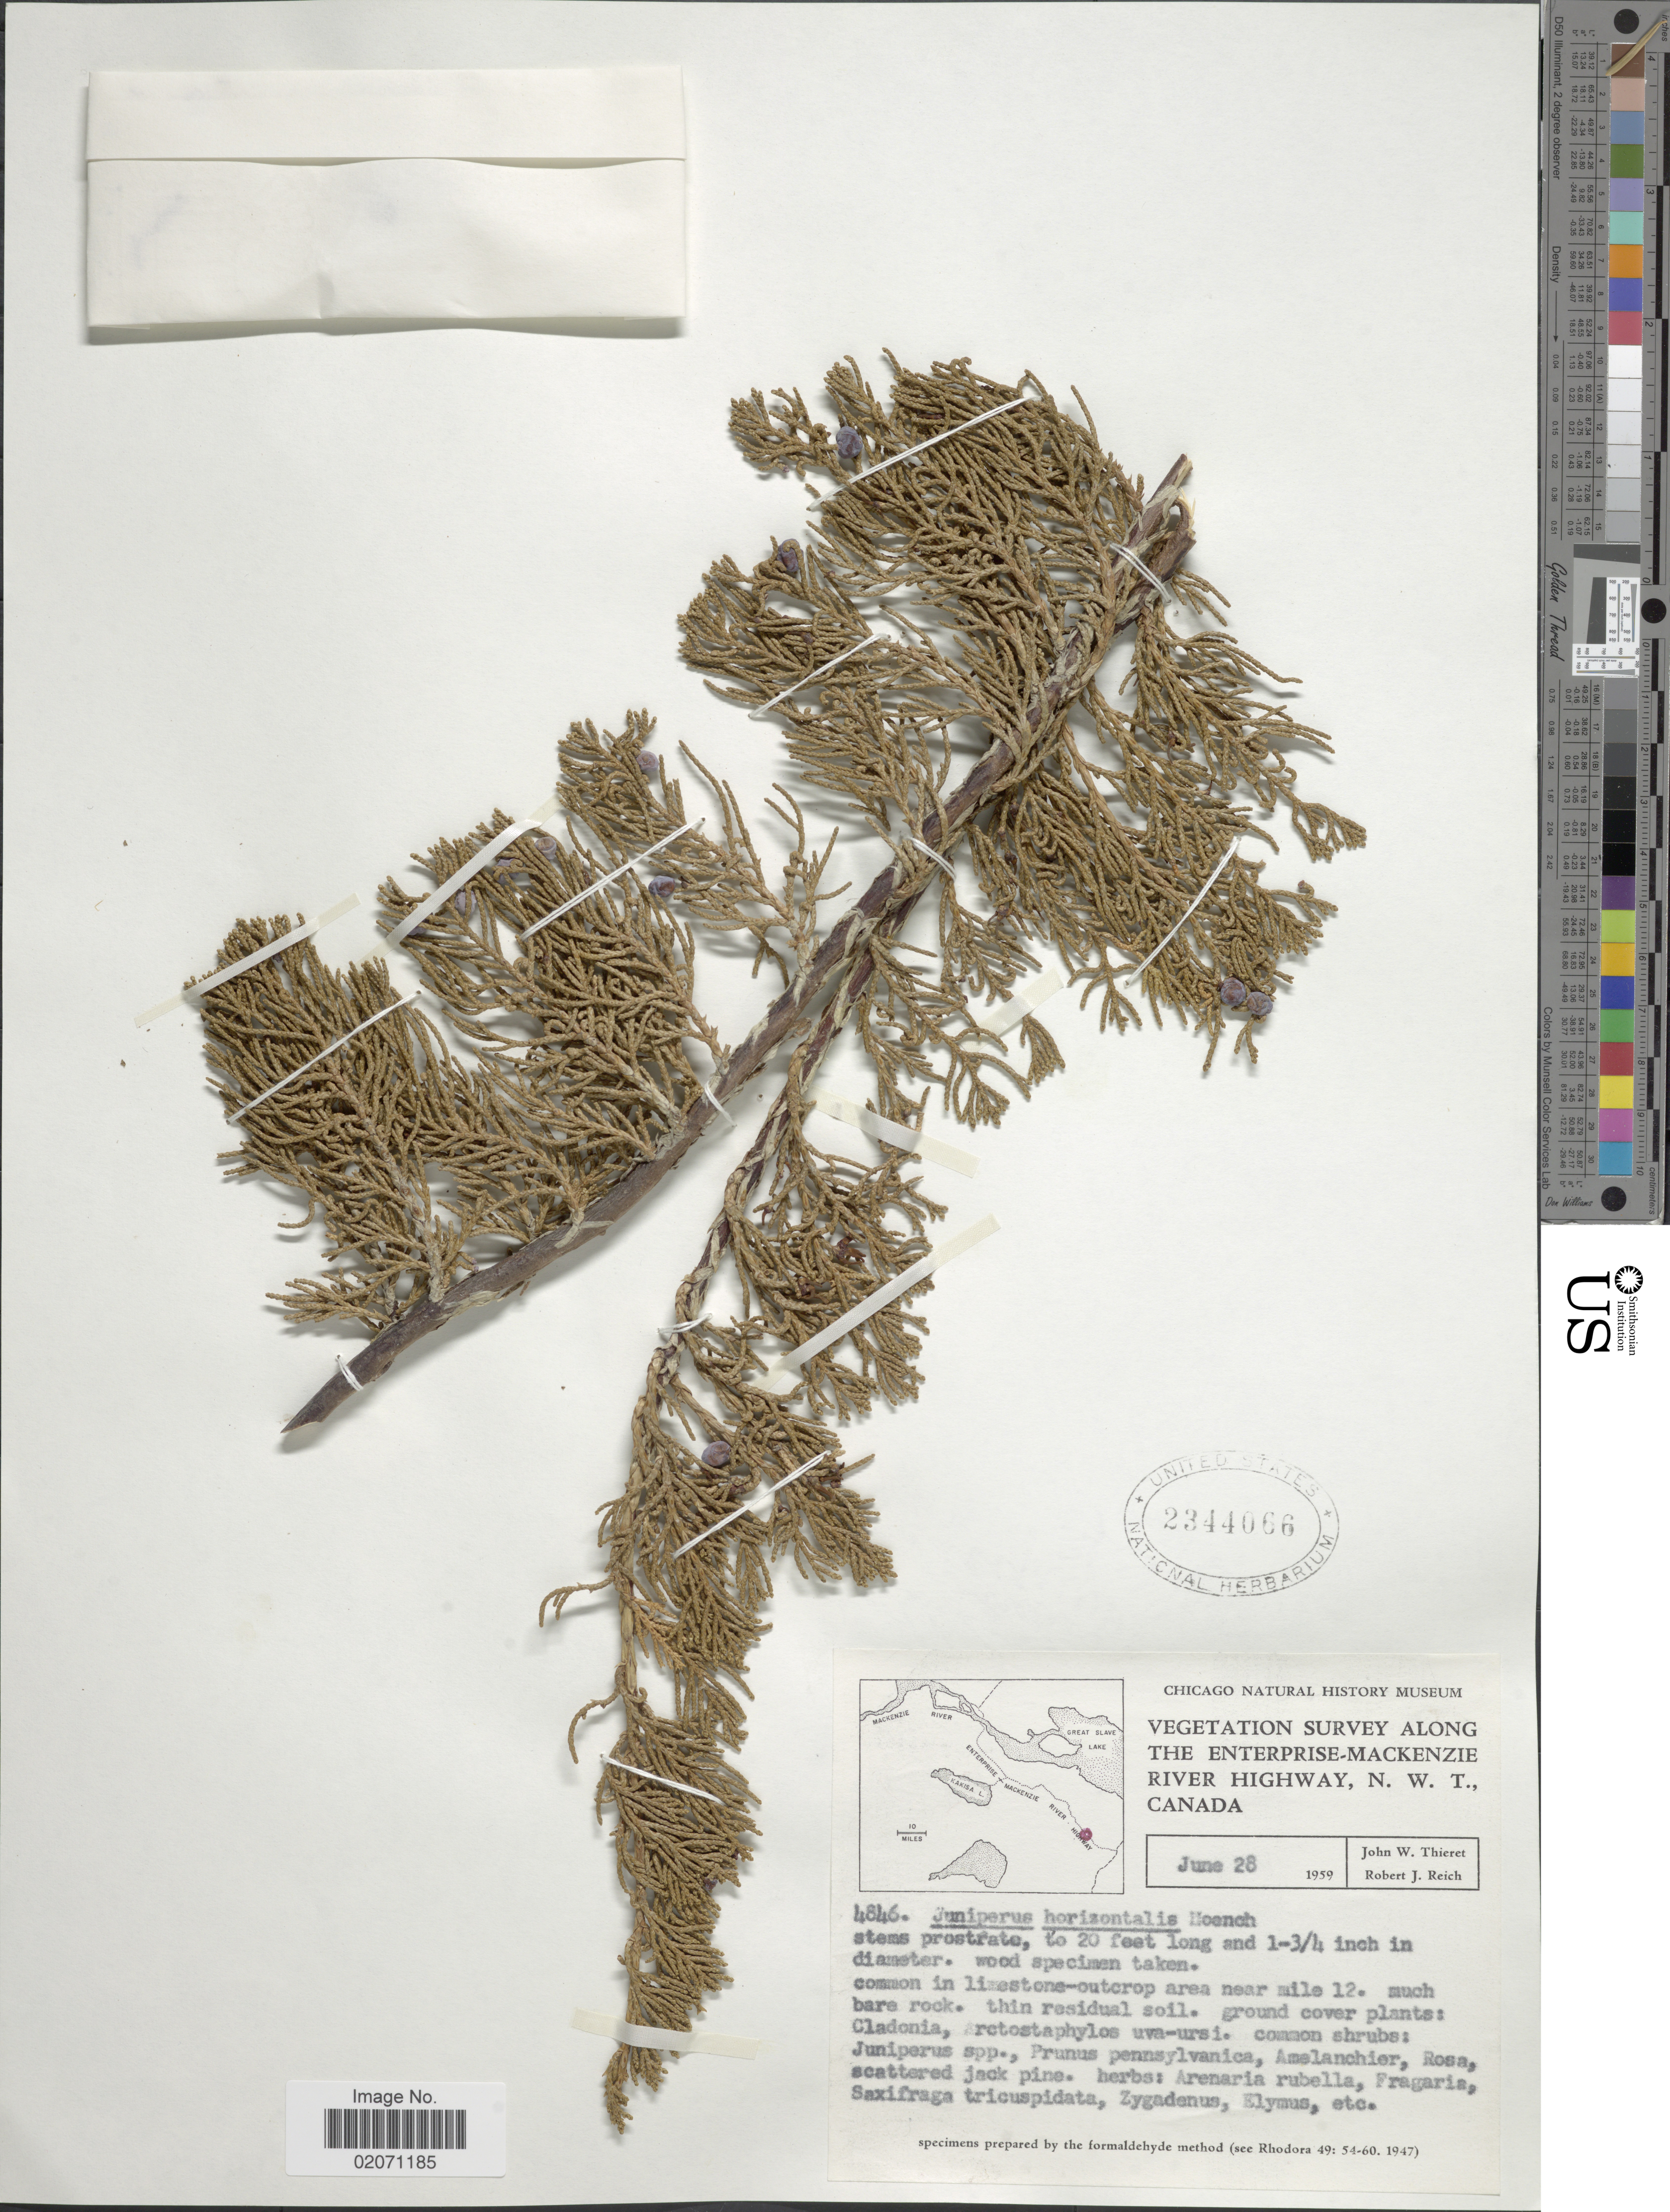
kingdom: Plantae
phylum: Tracheophyta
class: Pinopsida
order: Pinales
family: Cupressaceae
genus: Juniperus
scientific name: Juniperus horizontalis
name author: Moench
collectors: J. W. Thieret & R. Reich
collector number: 4846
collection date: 1959-06-28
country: Canada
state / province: Northwest Territories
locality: Enterprise-Mackenzie River Highway, in limestone-outcrop area near mile 12.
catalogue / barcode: US 2344066